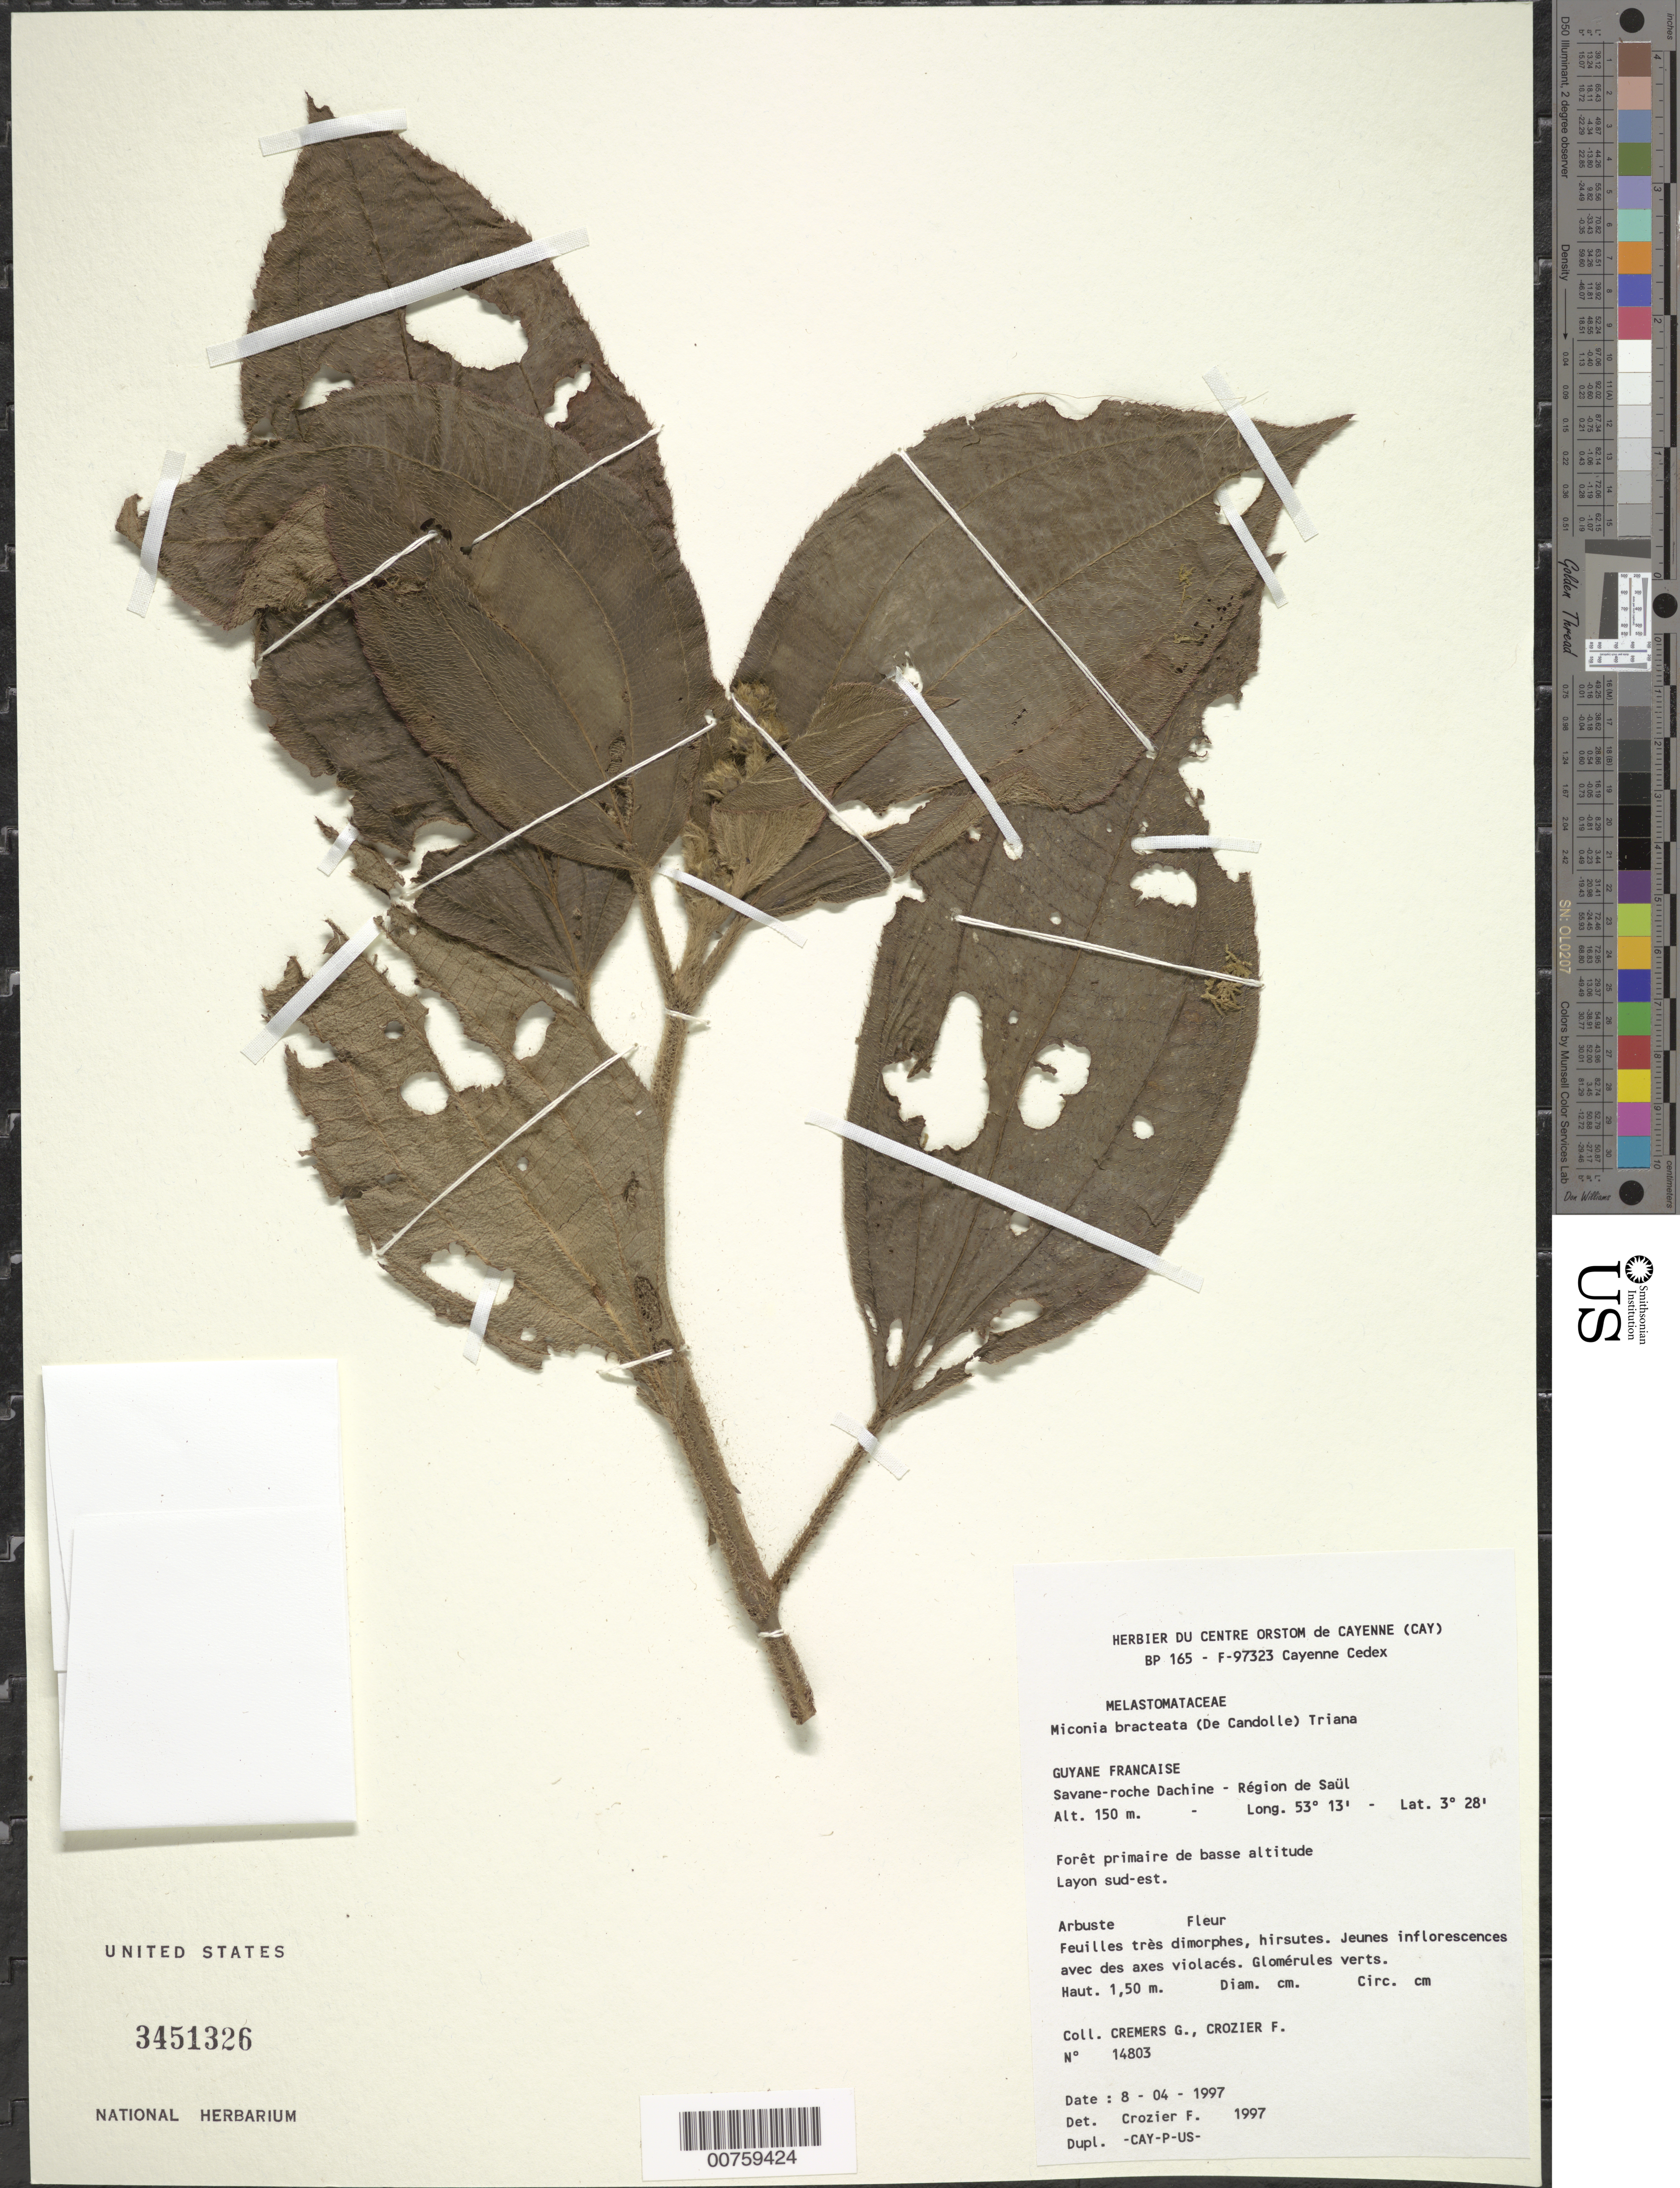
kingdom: Plantae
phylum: Tracheophyta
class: Magnoliopsida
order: Myrtales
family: Melastomataceae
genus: Miconia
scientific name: Miconia bracteata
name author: (DC.) Triana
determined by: Michelangeli, F. A.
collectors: G. Cremers & F. Crozier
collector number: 14803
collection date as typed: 8-Apr-97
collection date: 1997-04-08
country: French Guiana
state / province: Saint-Laurent-du-Maroni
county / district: Saül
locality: Saül, savane-roche Dachine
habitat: Forêt primaire de basse altitude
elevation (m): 150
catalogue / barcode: US 3451326